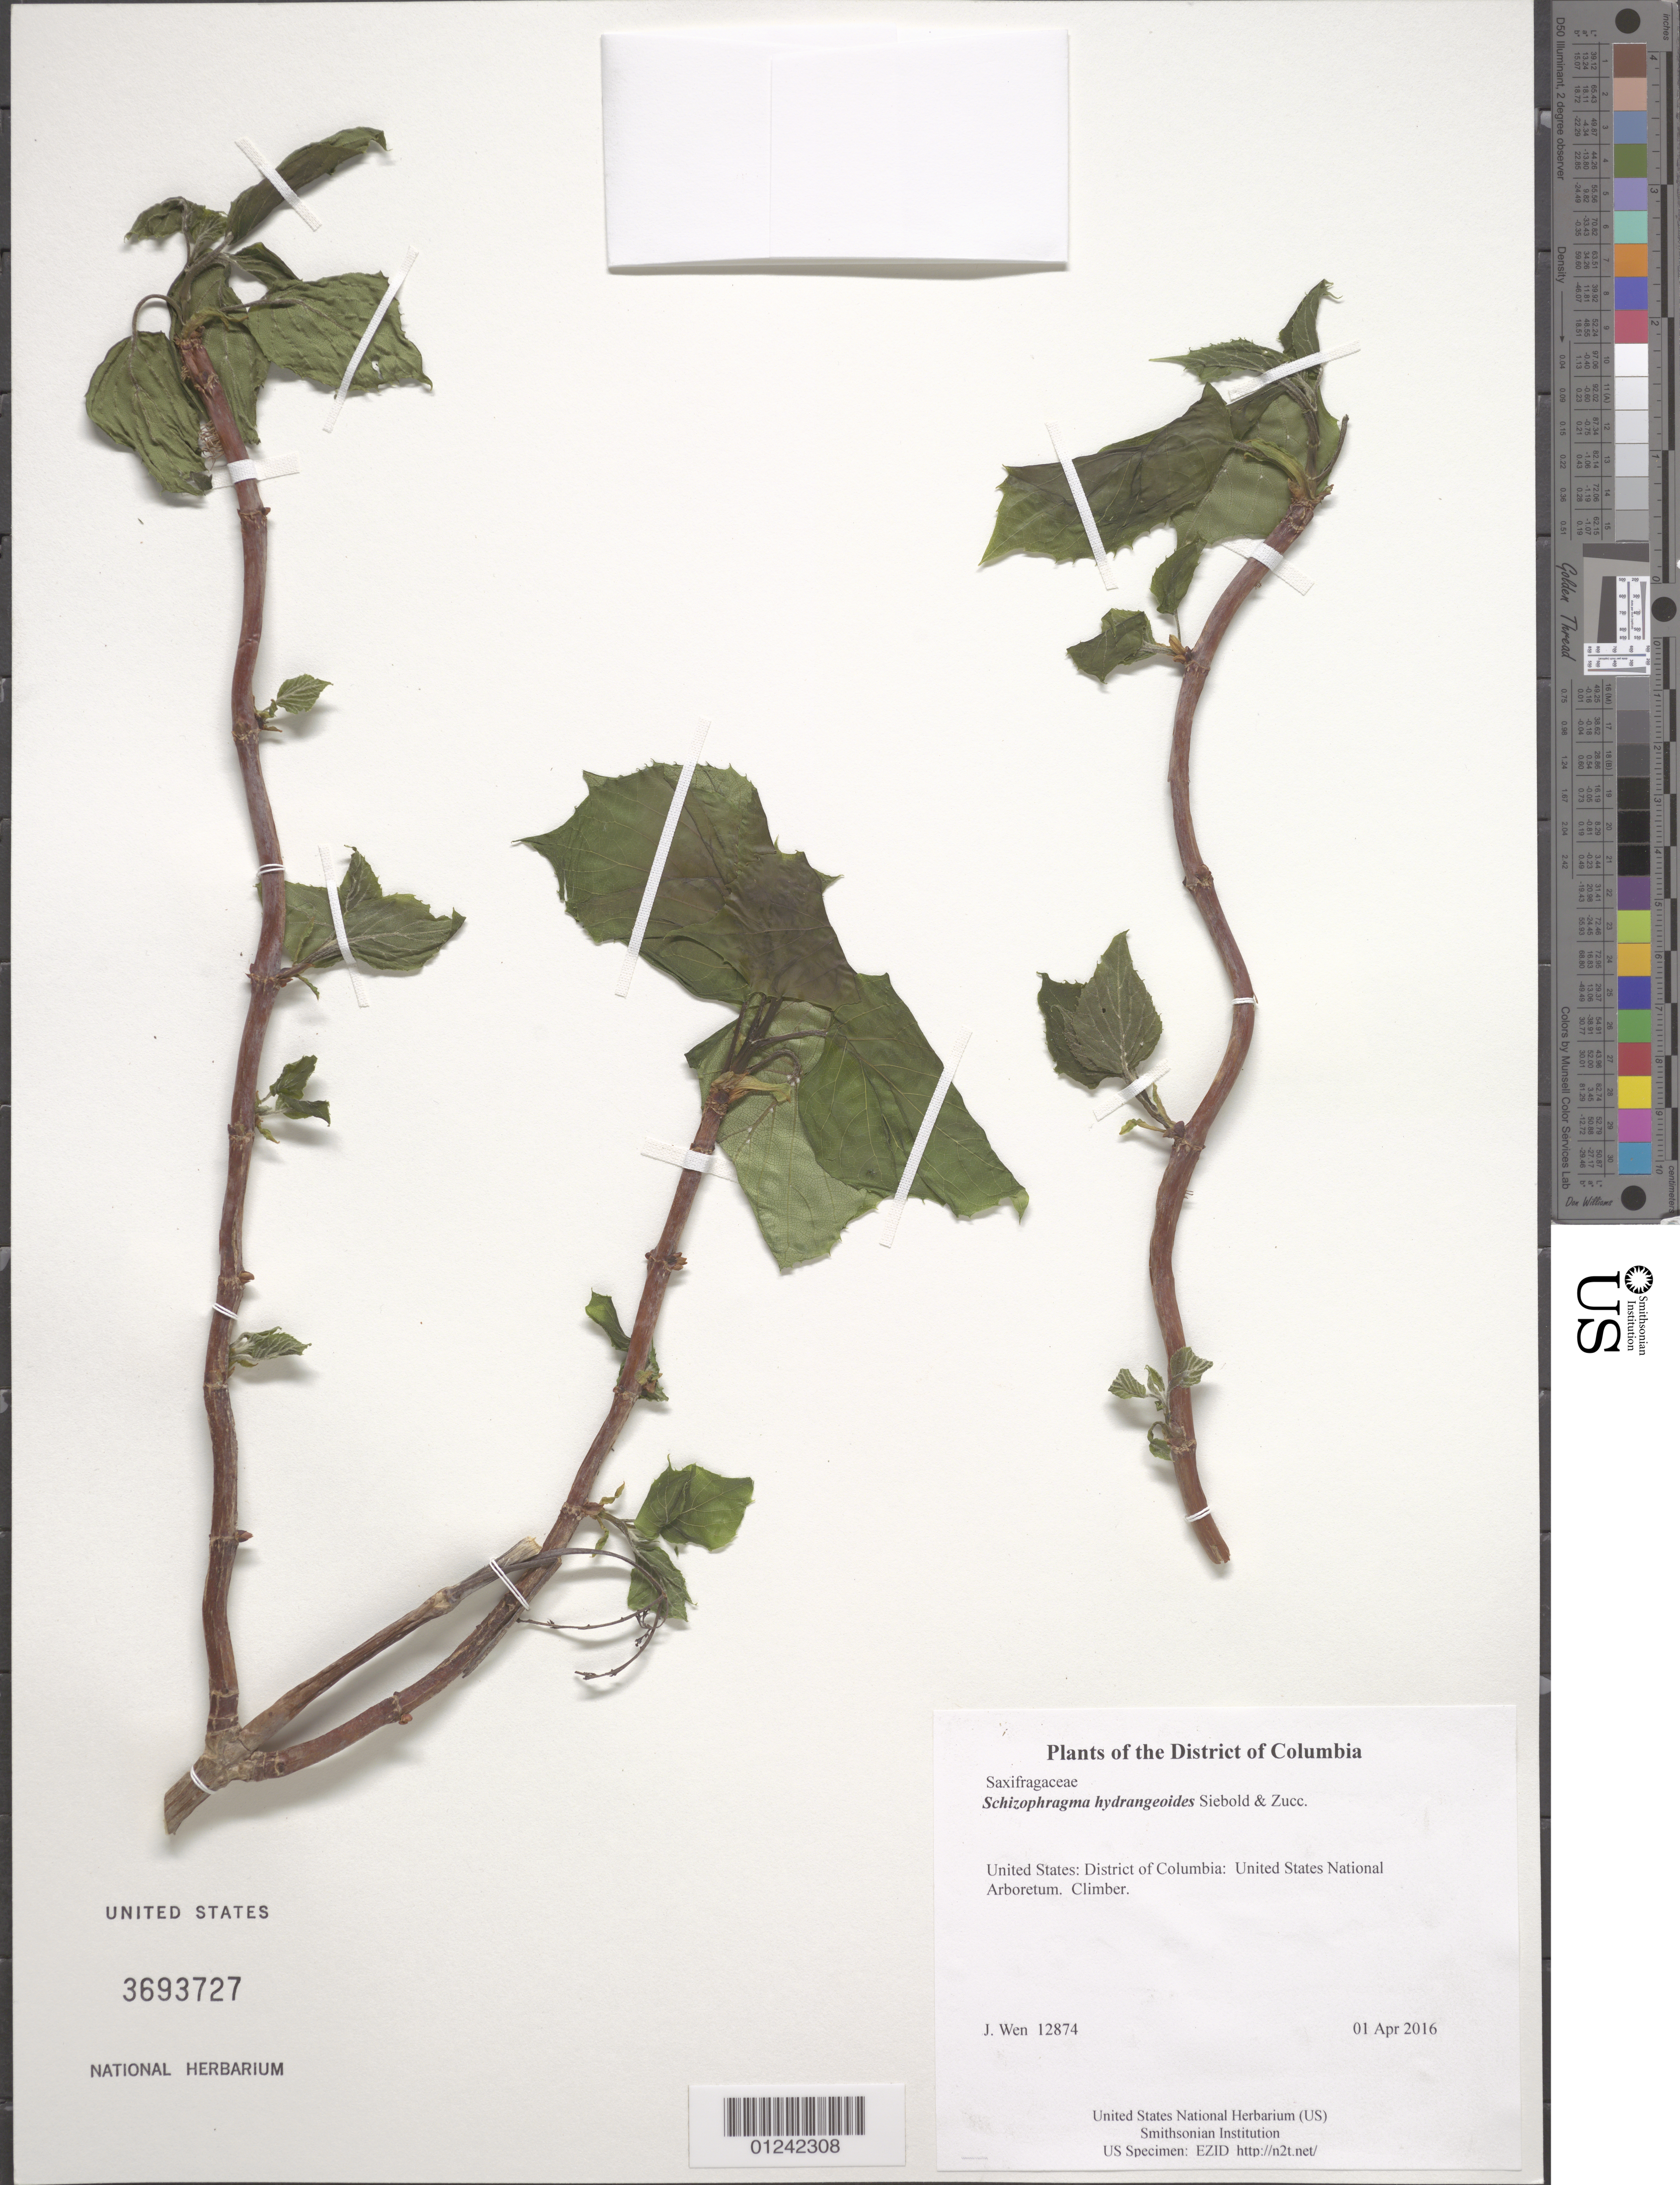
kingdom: Plantae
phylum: Tracheophyta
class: Magnoliopsida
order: Cornales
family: Hydrangeaceae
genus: Hydrangea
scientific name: Hydrangea hydrangeoides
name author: (Siebold & Zucc.) Bernd Schulz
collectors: J. Wen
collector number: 12874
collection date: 2016-04-01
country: United States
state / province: District of Columbia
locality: United States National Arboretum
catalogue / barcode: US 3693727